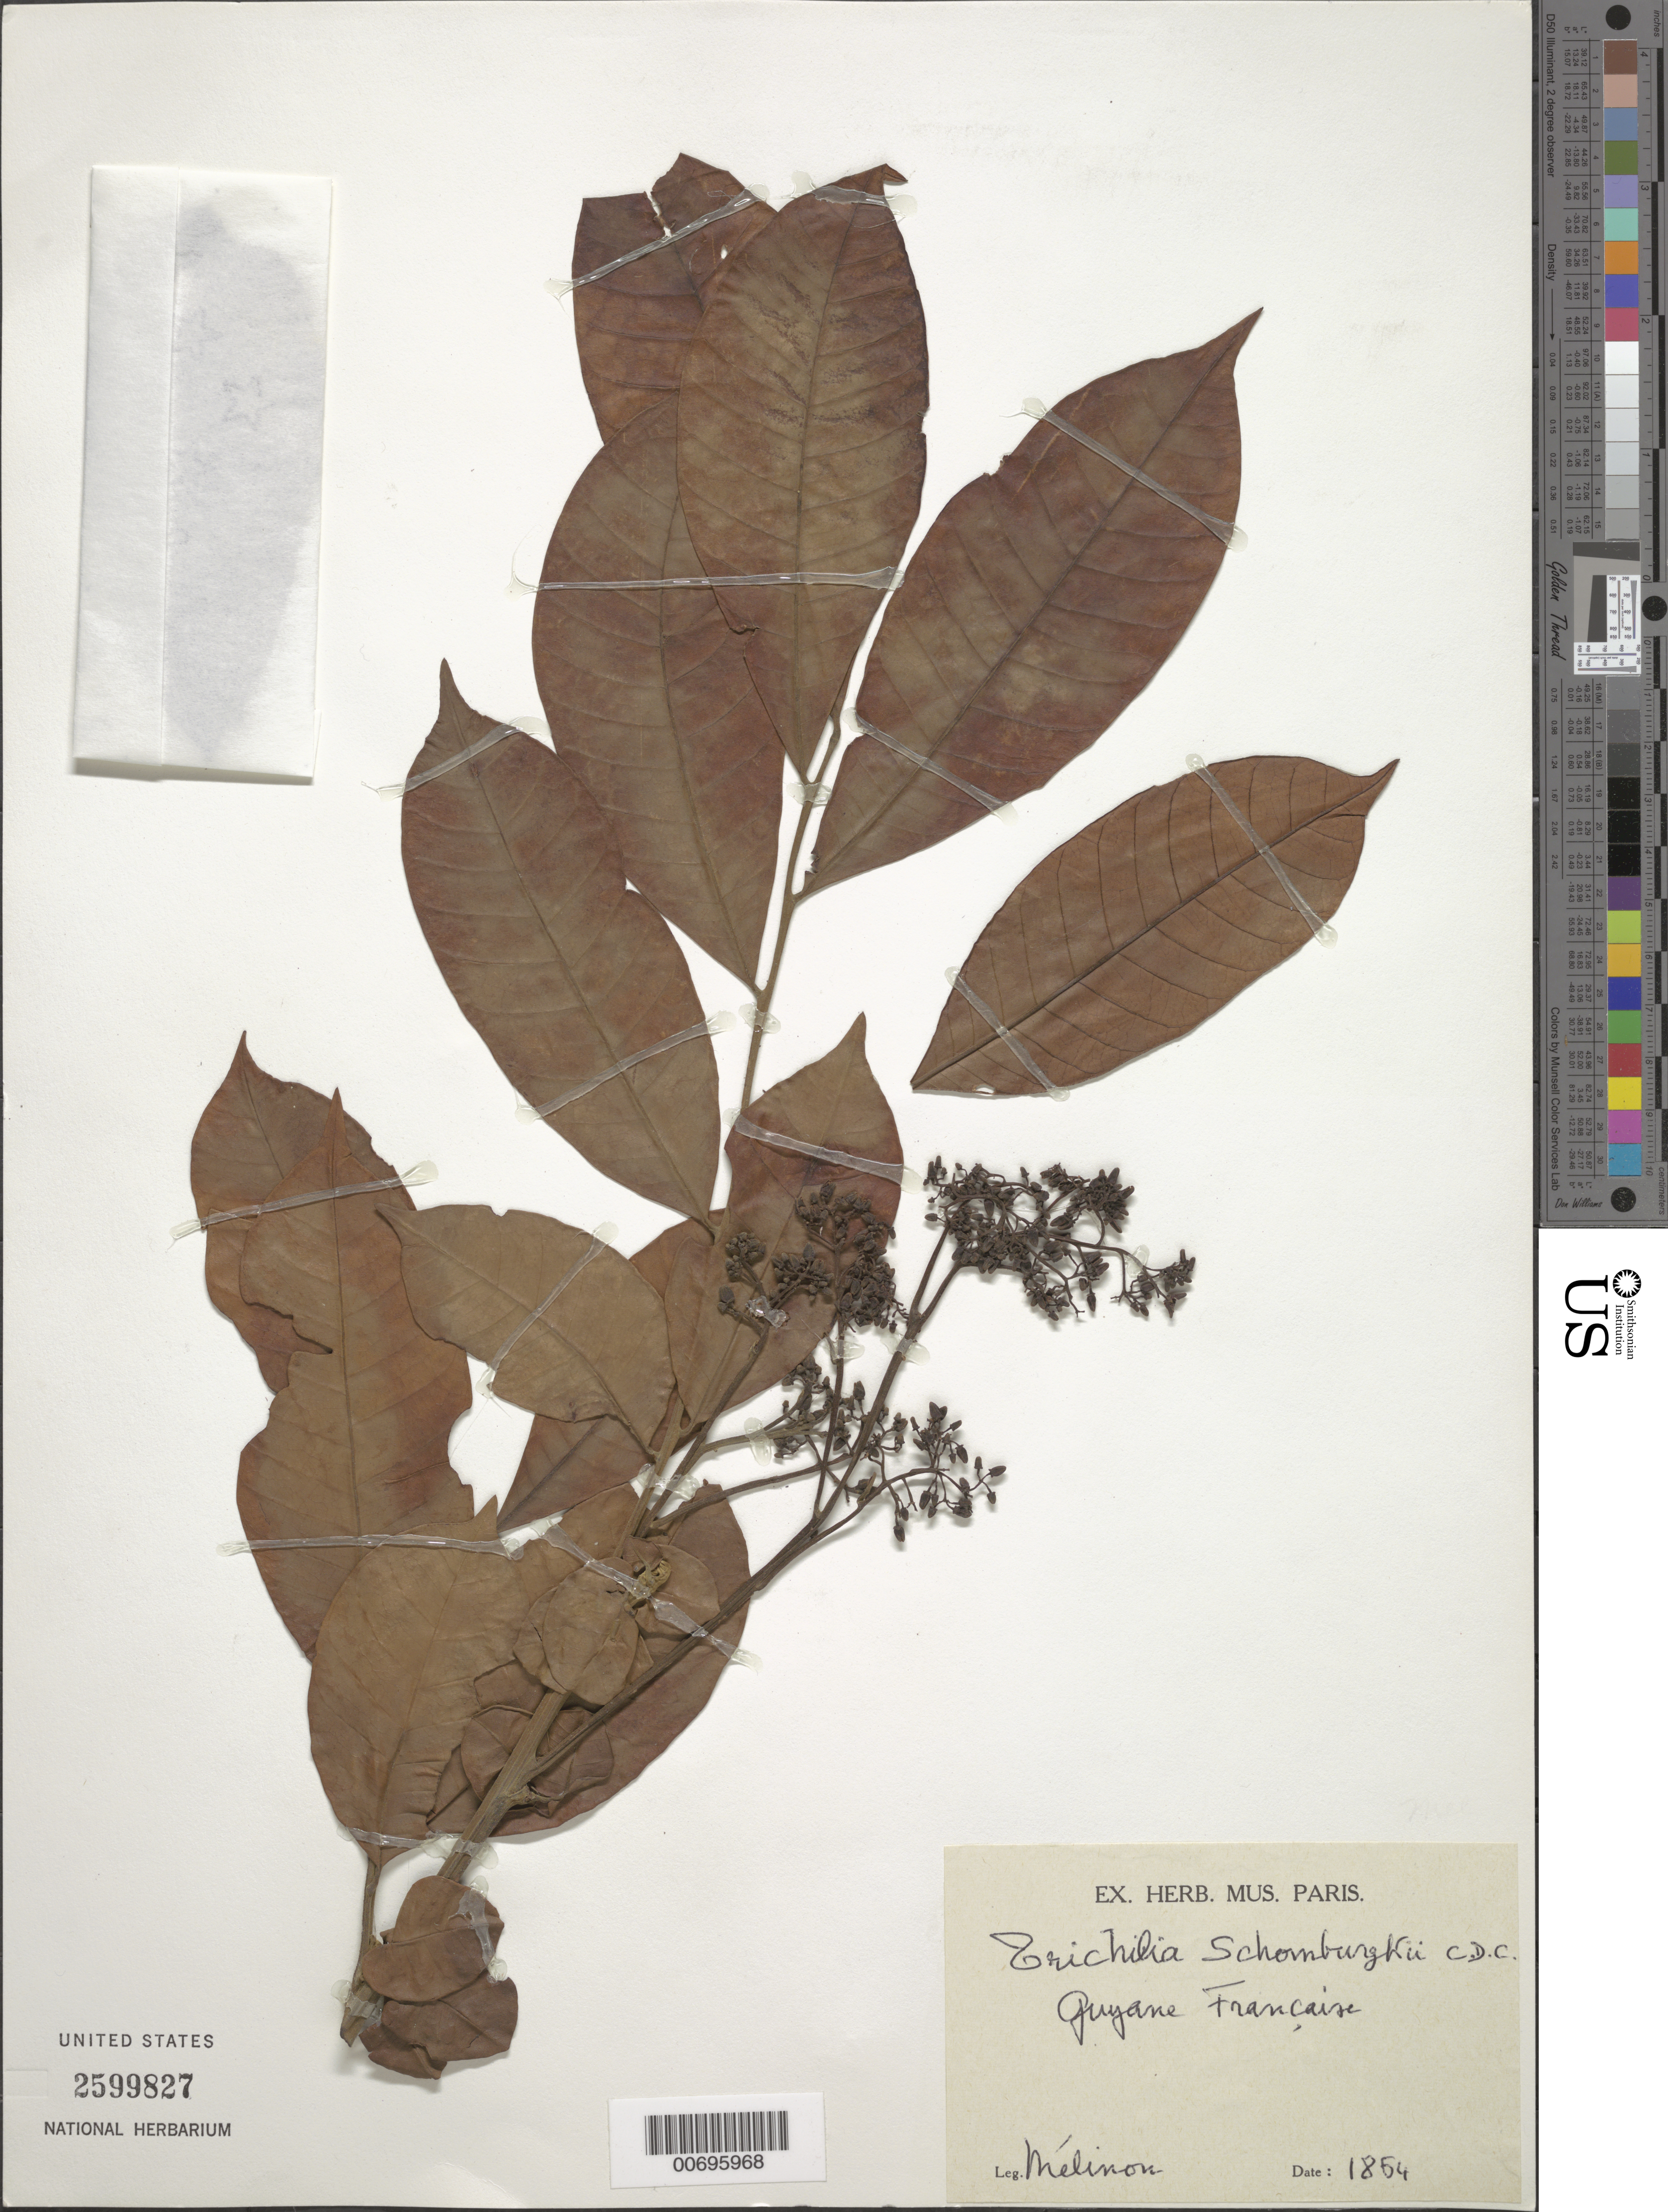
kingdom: Plantae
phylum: Tracheophyta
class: Magnoliopsida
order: Sapindales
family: Meliaceae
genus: Trichilia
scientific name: Trichilia schomburgkii subsp. schomburgkii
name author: C. DC.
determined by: Pennington, T. D., (K)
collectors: E. Mélinon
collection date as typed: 1864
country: French Guiana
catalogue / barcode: US 2599827